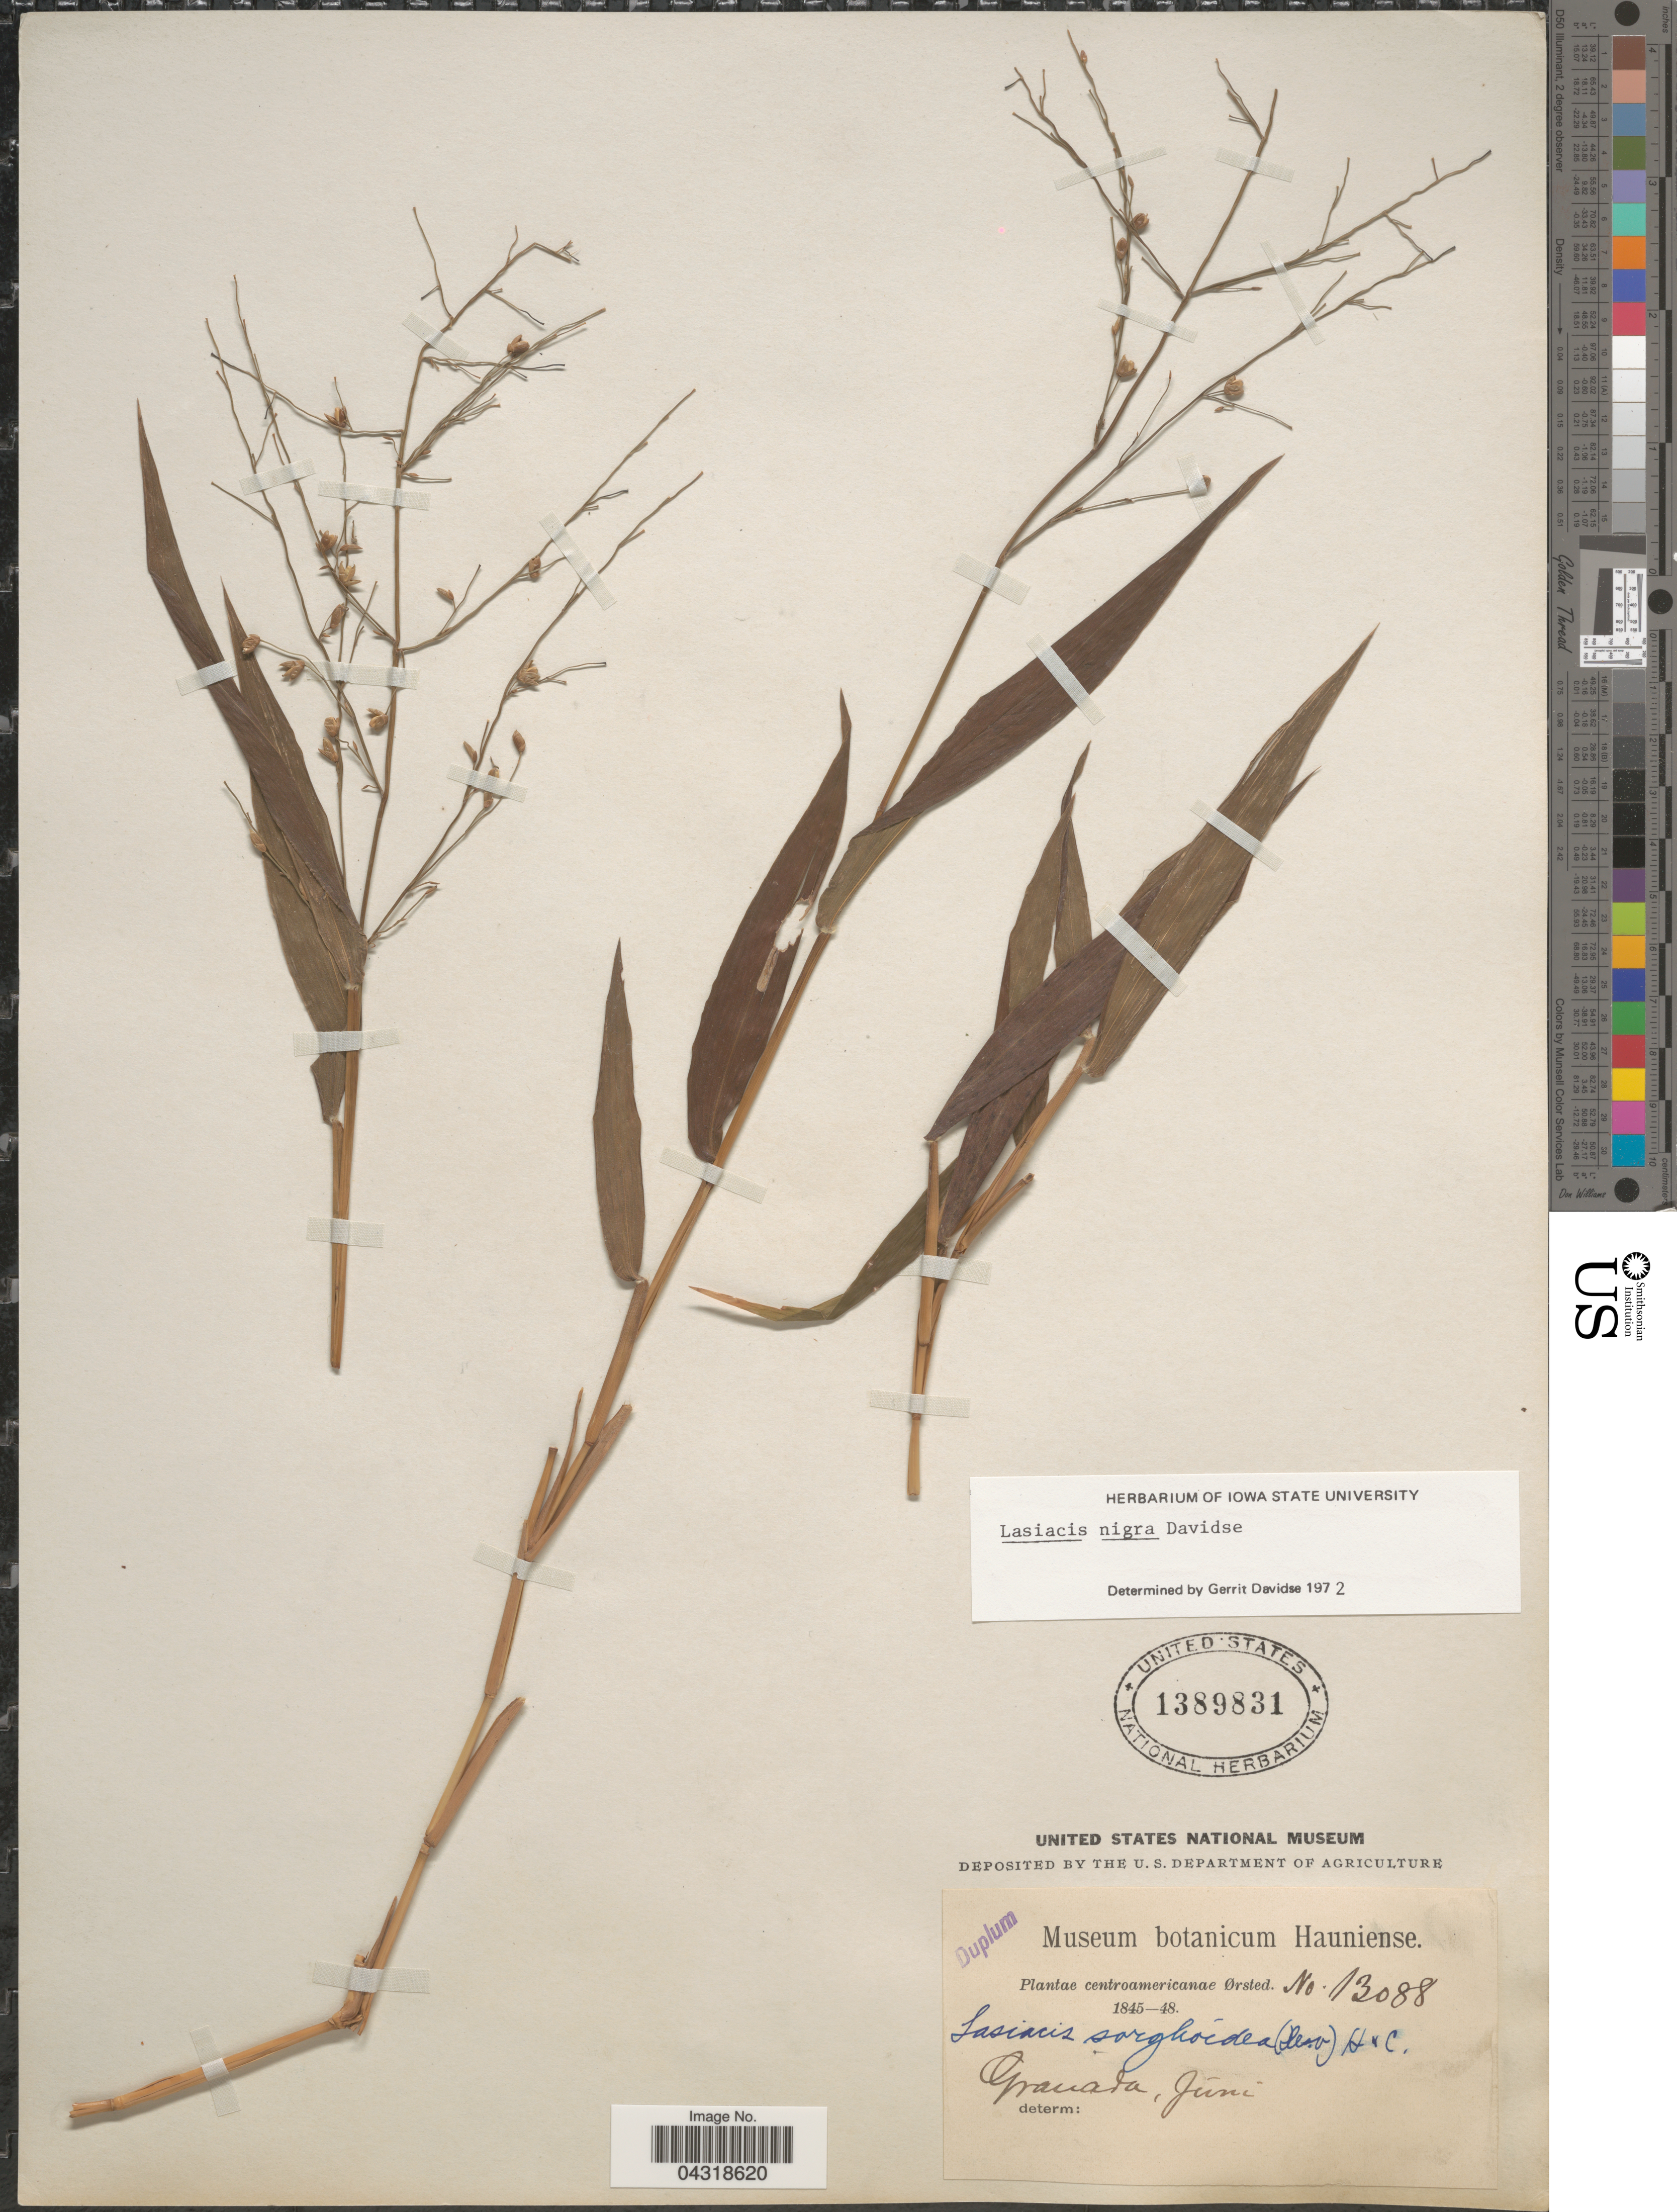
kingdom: Plantae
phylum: Tracheophyta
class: Liliopsida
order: Poales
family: Poaceae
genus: Lasiacis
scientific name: Lasiacis nigra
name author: Davidse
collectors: Ørsted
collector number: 13088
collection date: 1845-06/1848-06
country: Nicaragua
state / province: Granada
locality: Centroamericanae.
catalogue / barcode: US 1389831